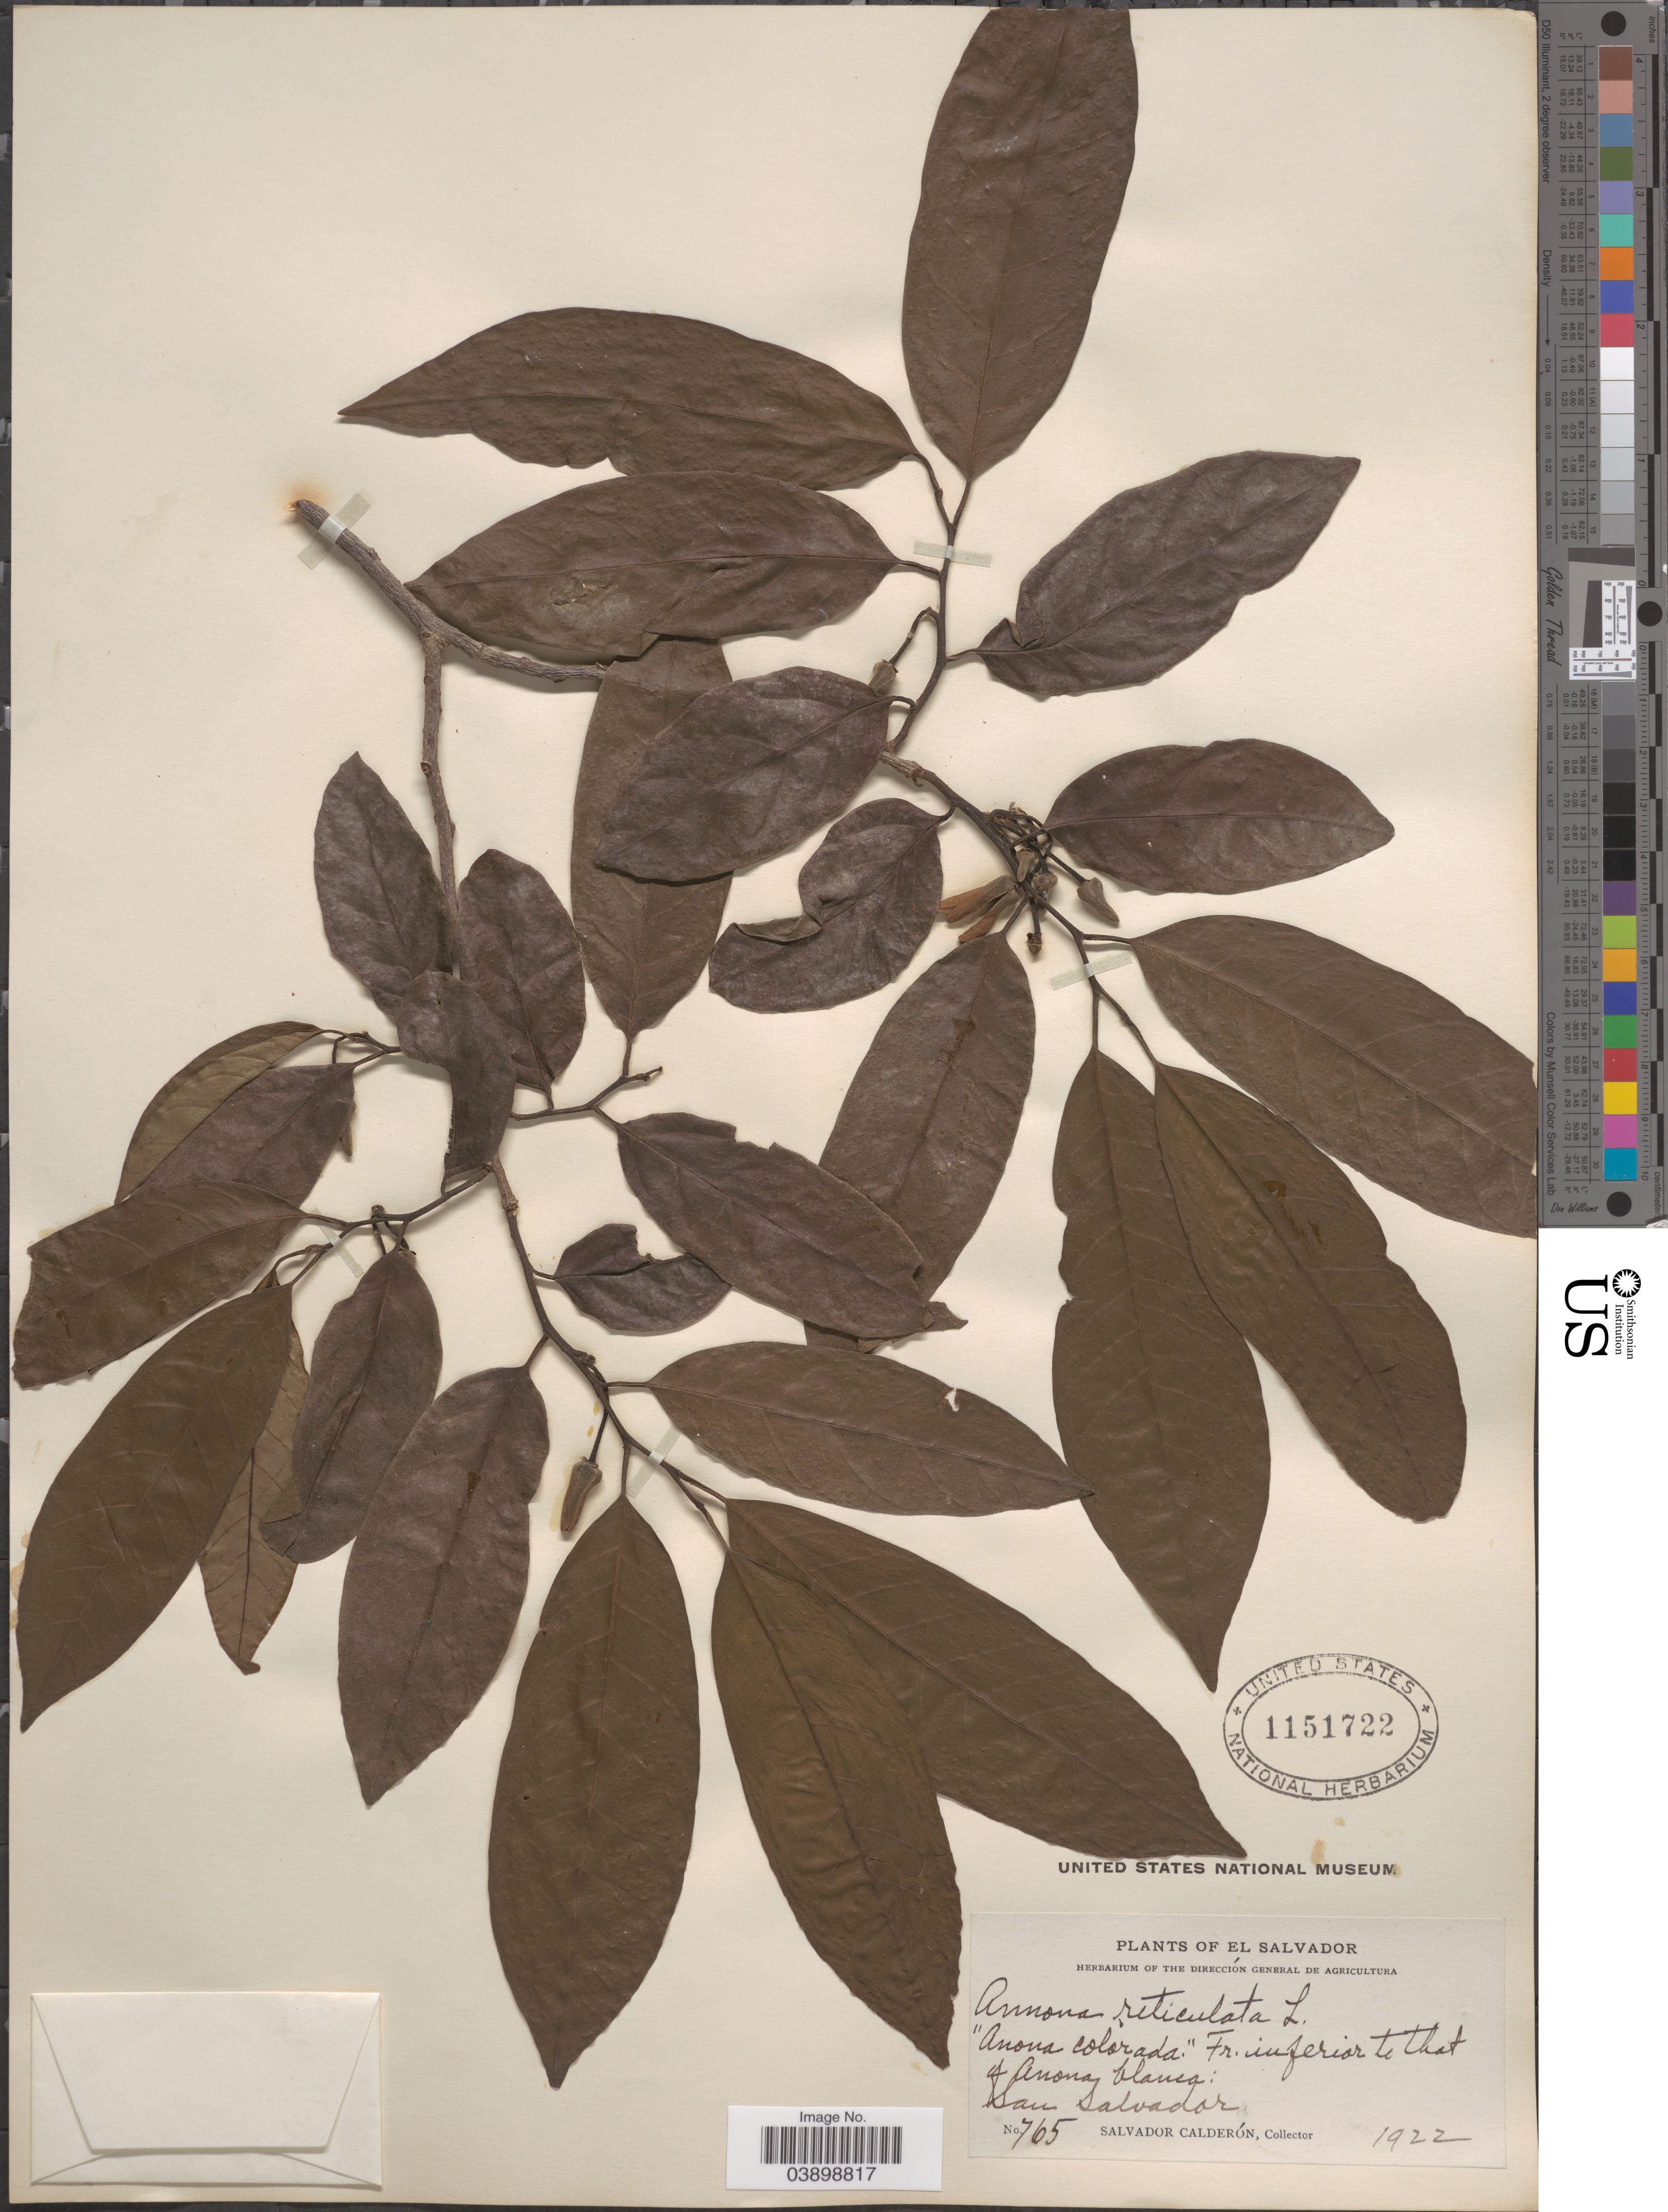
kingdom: Plantae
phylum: Tracheophyta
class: Magnoliopsida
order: Magnoliales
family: Annonaceae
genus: Annona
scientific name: Annona reticulata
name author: L.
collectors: S. Calderón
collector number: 765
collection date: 1922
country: El Salvador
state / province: San Salvador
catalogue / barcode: US 1151722